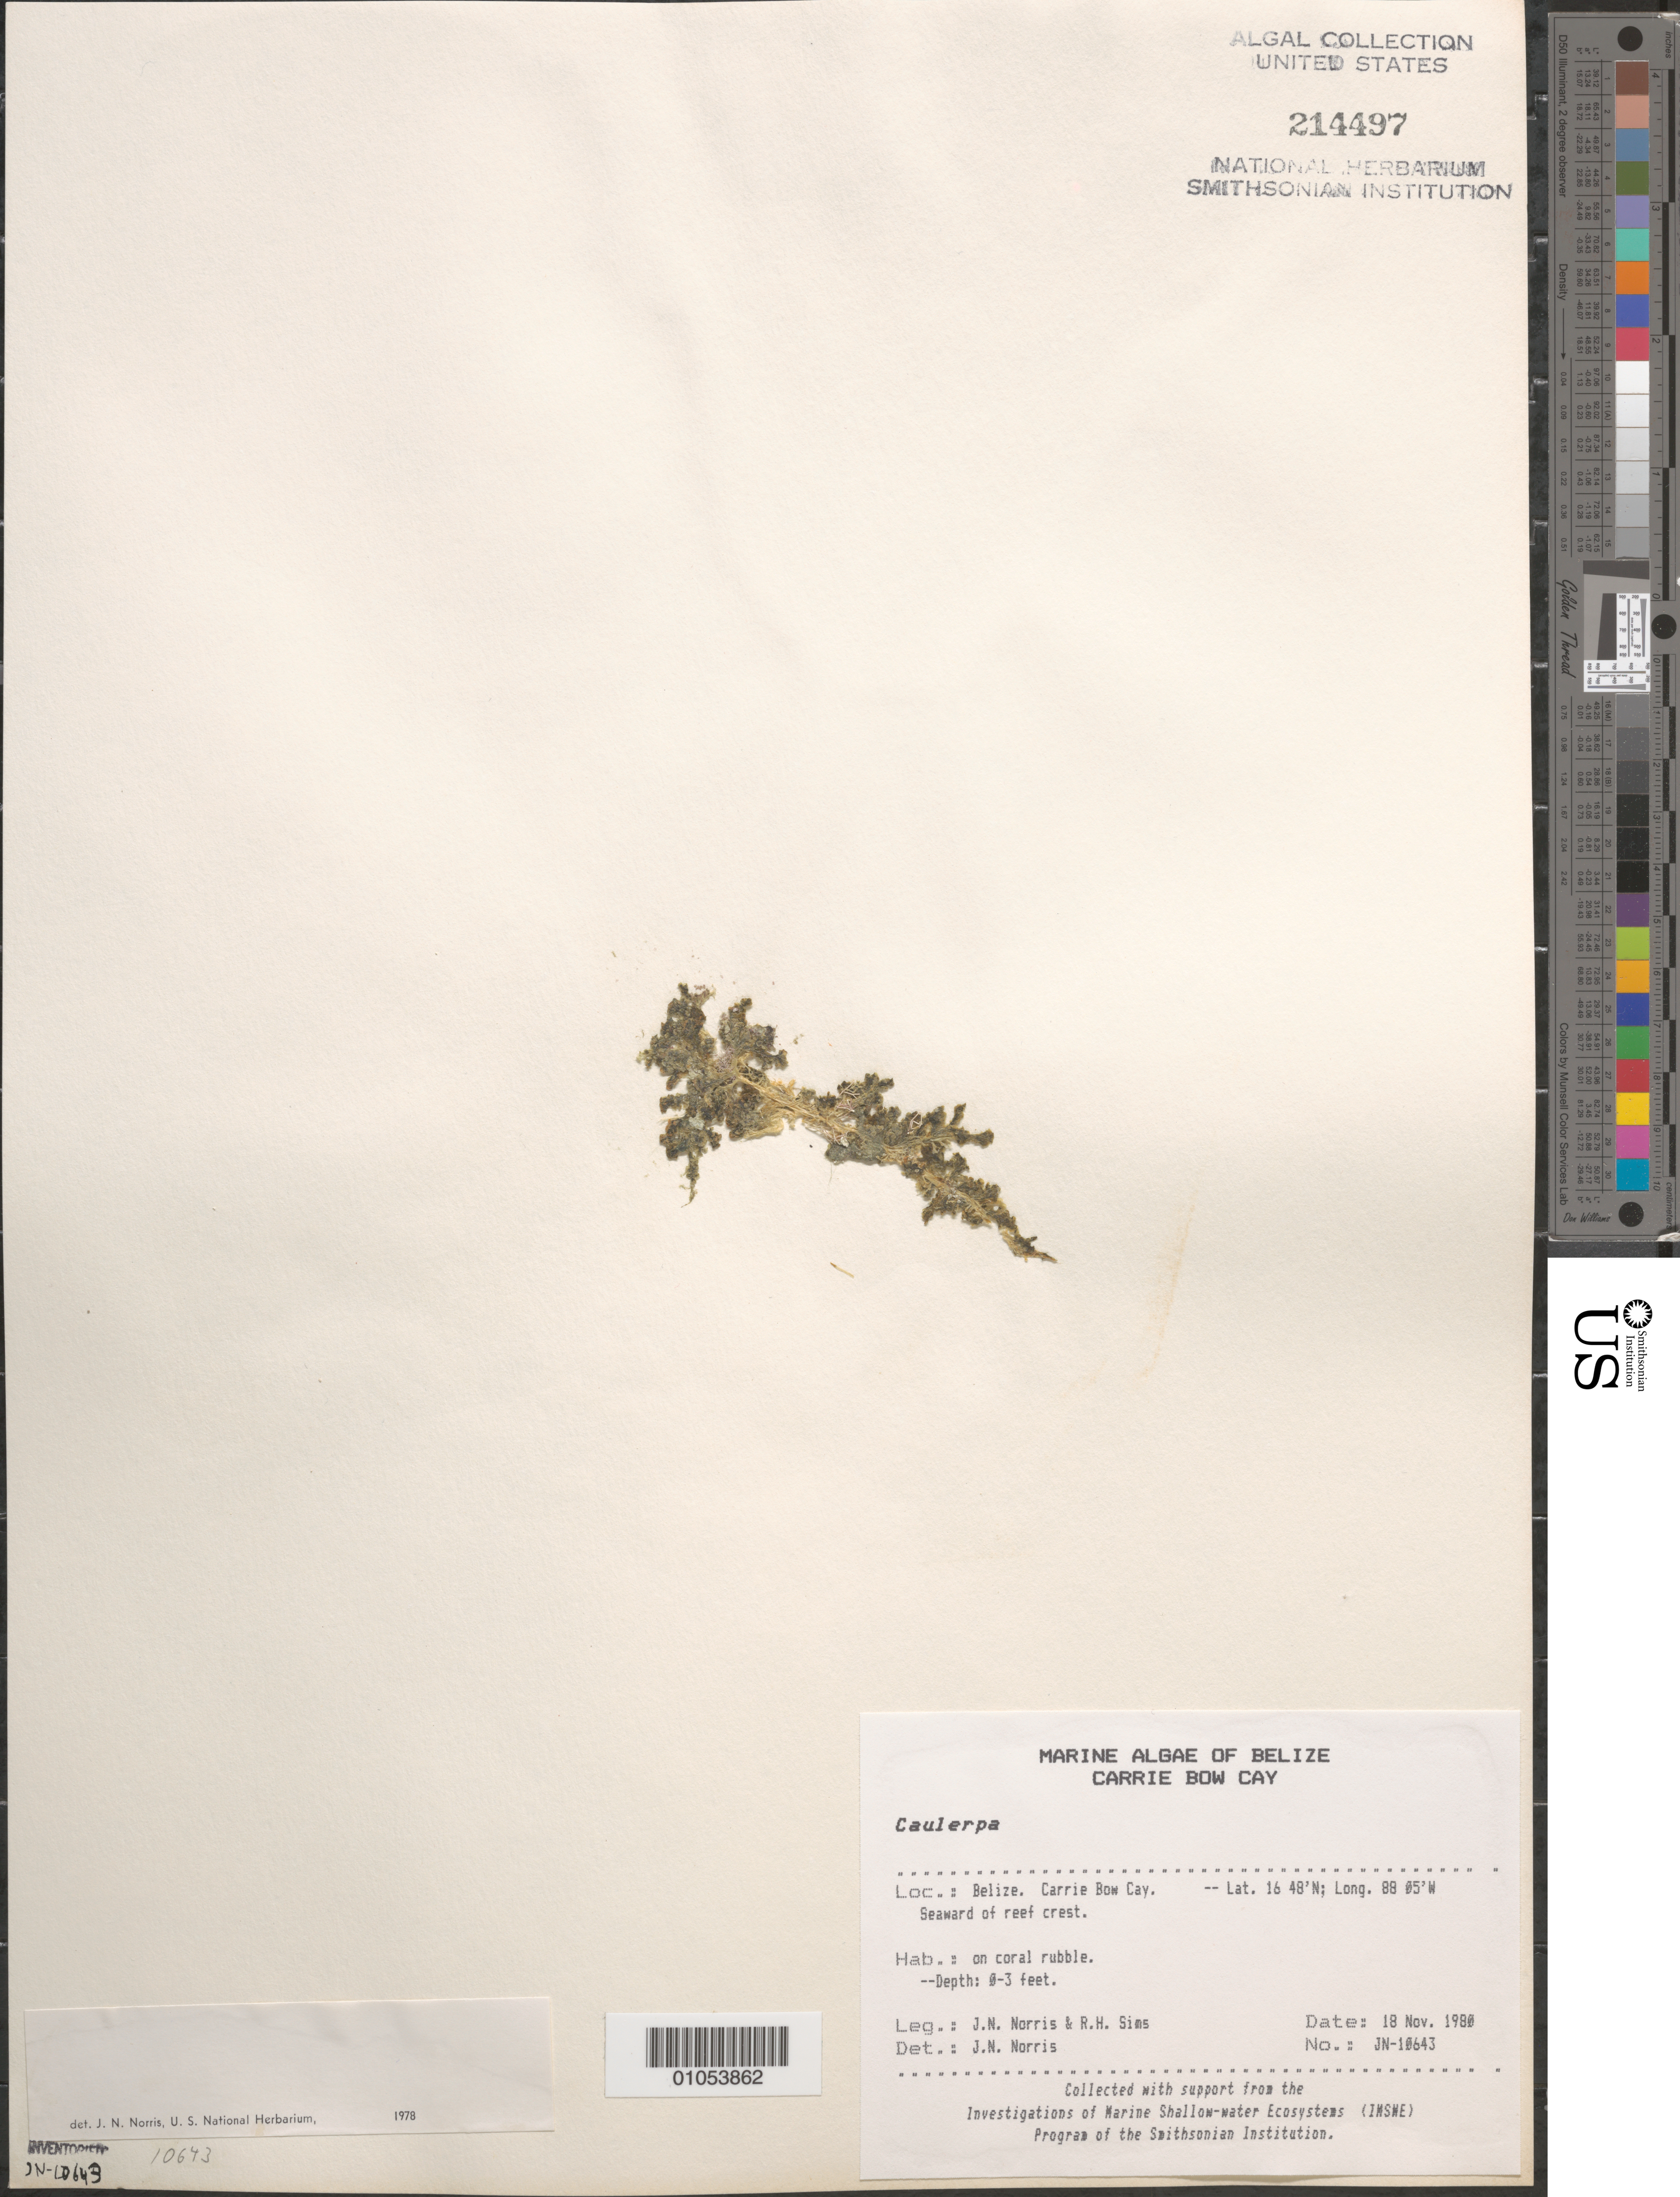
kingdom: Plantae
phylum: Chlorophyta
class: Ulvophyceae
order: Bryopsidales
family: Caulerpaceae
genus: Caulerpa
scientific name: Caulerpa racemosa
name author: (Forssk.) J. Agardh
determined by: Norris, James N.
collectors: J. N. Norris & R. H. Sims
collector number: JN-10643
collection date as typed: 18 Nov 1980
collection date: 1980-11-18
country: Belize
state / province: Stann Creek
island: Carrie Bow Cay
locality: Seaward of reef crest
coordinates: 16 48'N, 88 05'W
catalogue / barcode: US 214497